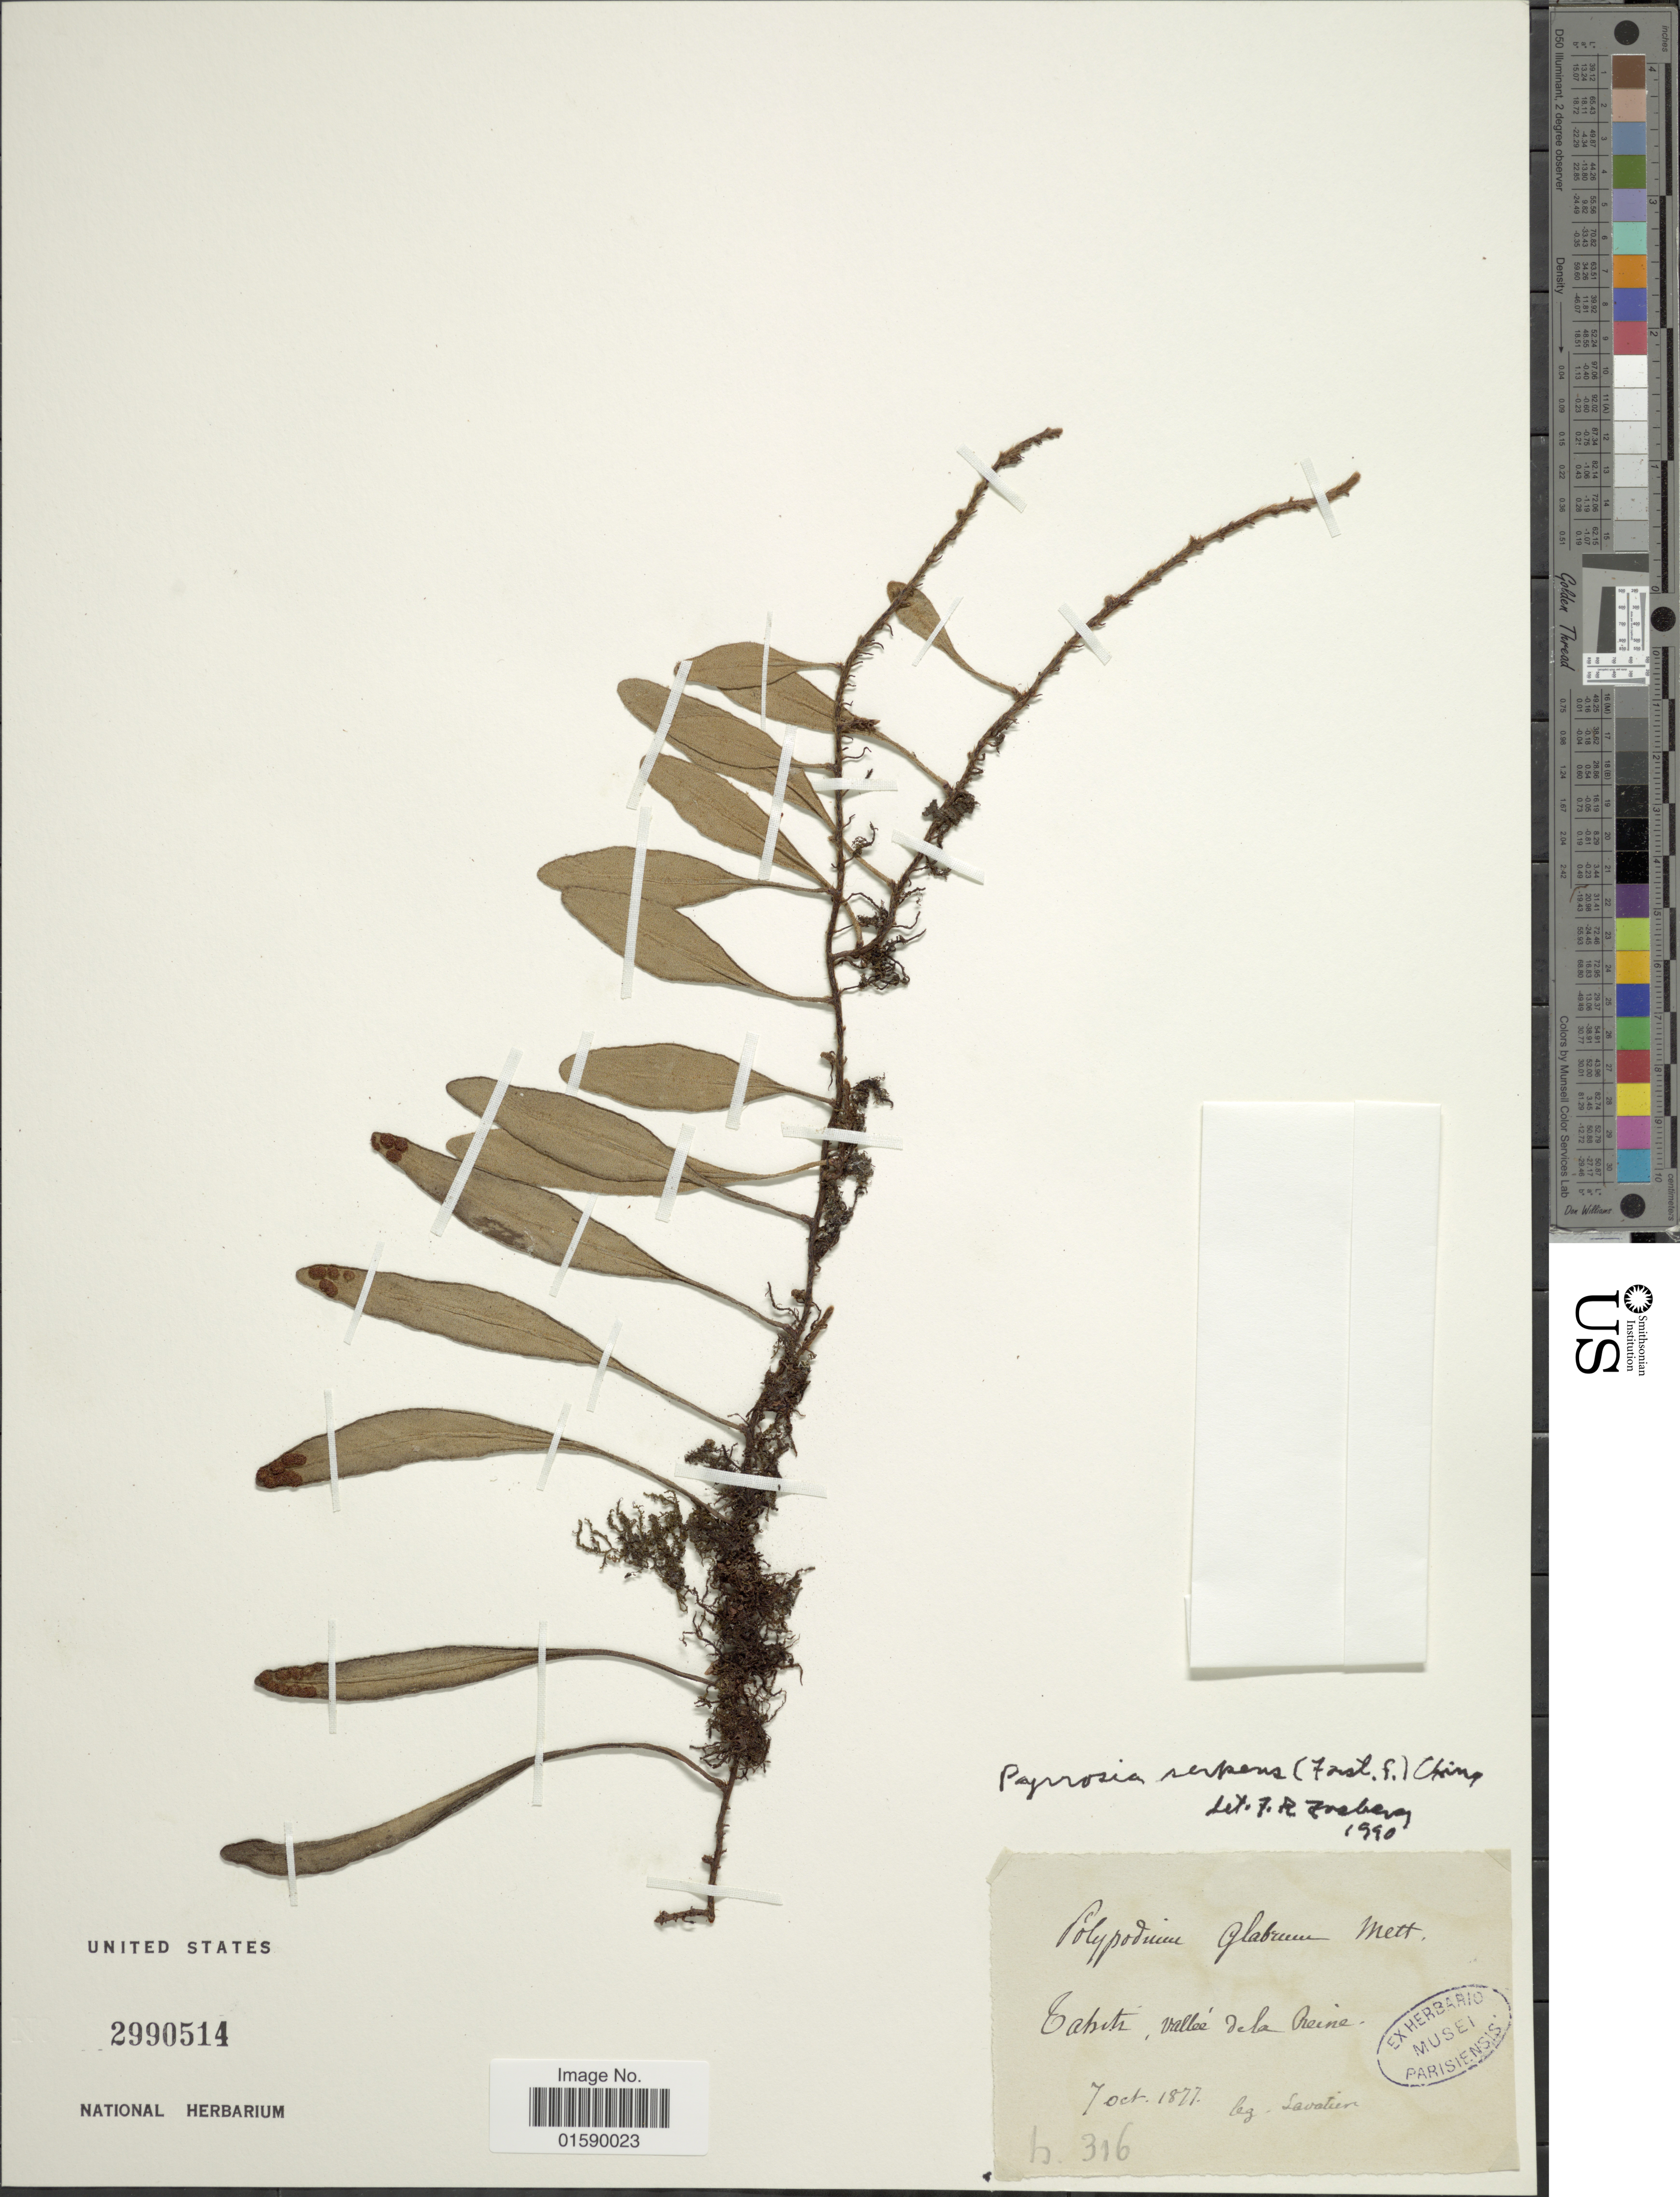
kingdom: Plantae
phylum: Tracheophyta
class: Polypodiopsida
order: Polypodiales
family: Polypodiaceae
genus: Pyrrosia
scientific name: Pyrrosia serpens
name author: Ching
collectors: Savatier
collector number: b316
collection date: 1877-10-07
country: French Polynesia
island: Tahiti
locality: Tahiti, Valleee dela Reine. [interpreted]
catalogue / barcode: US 2990514